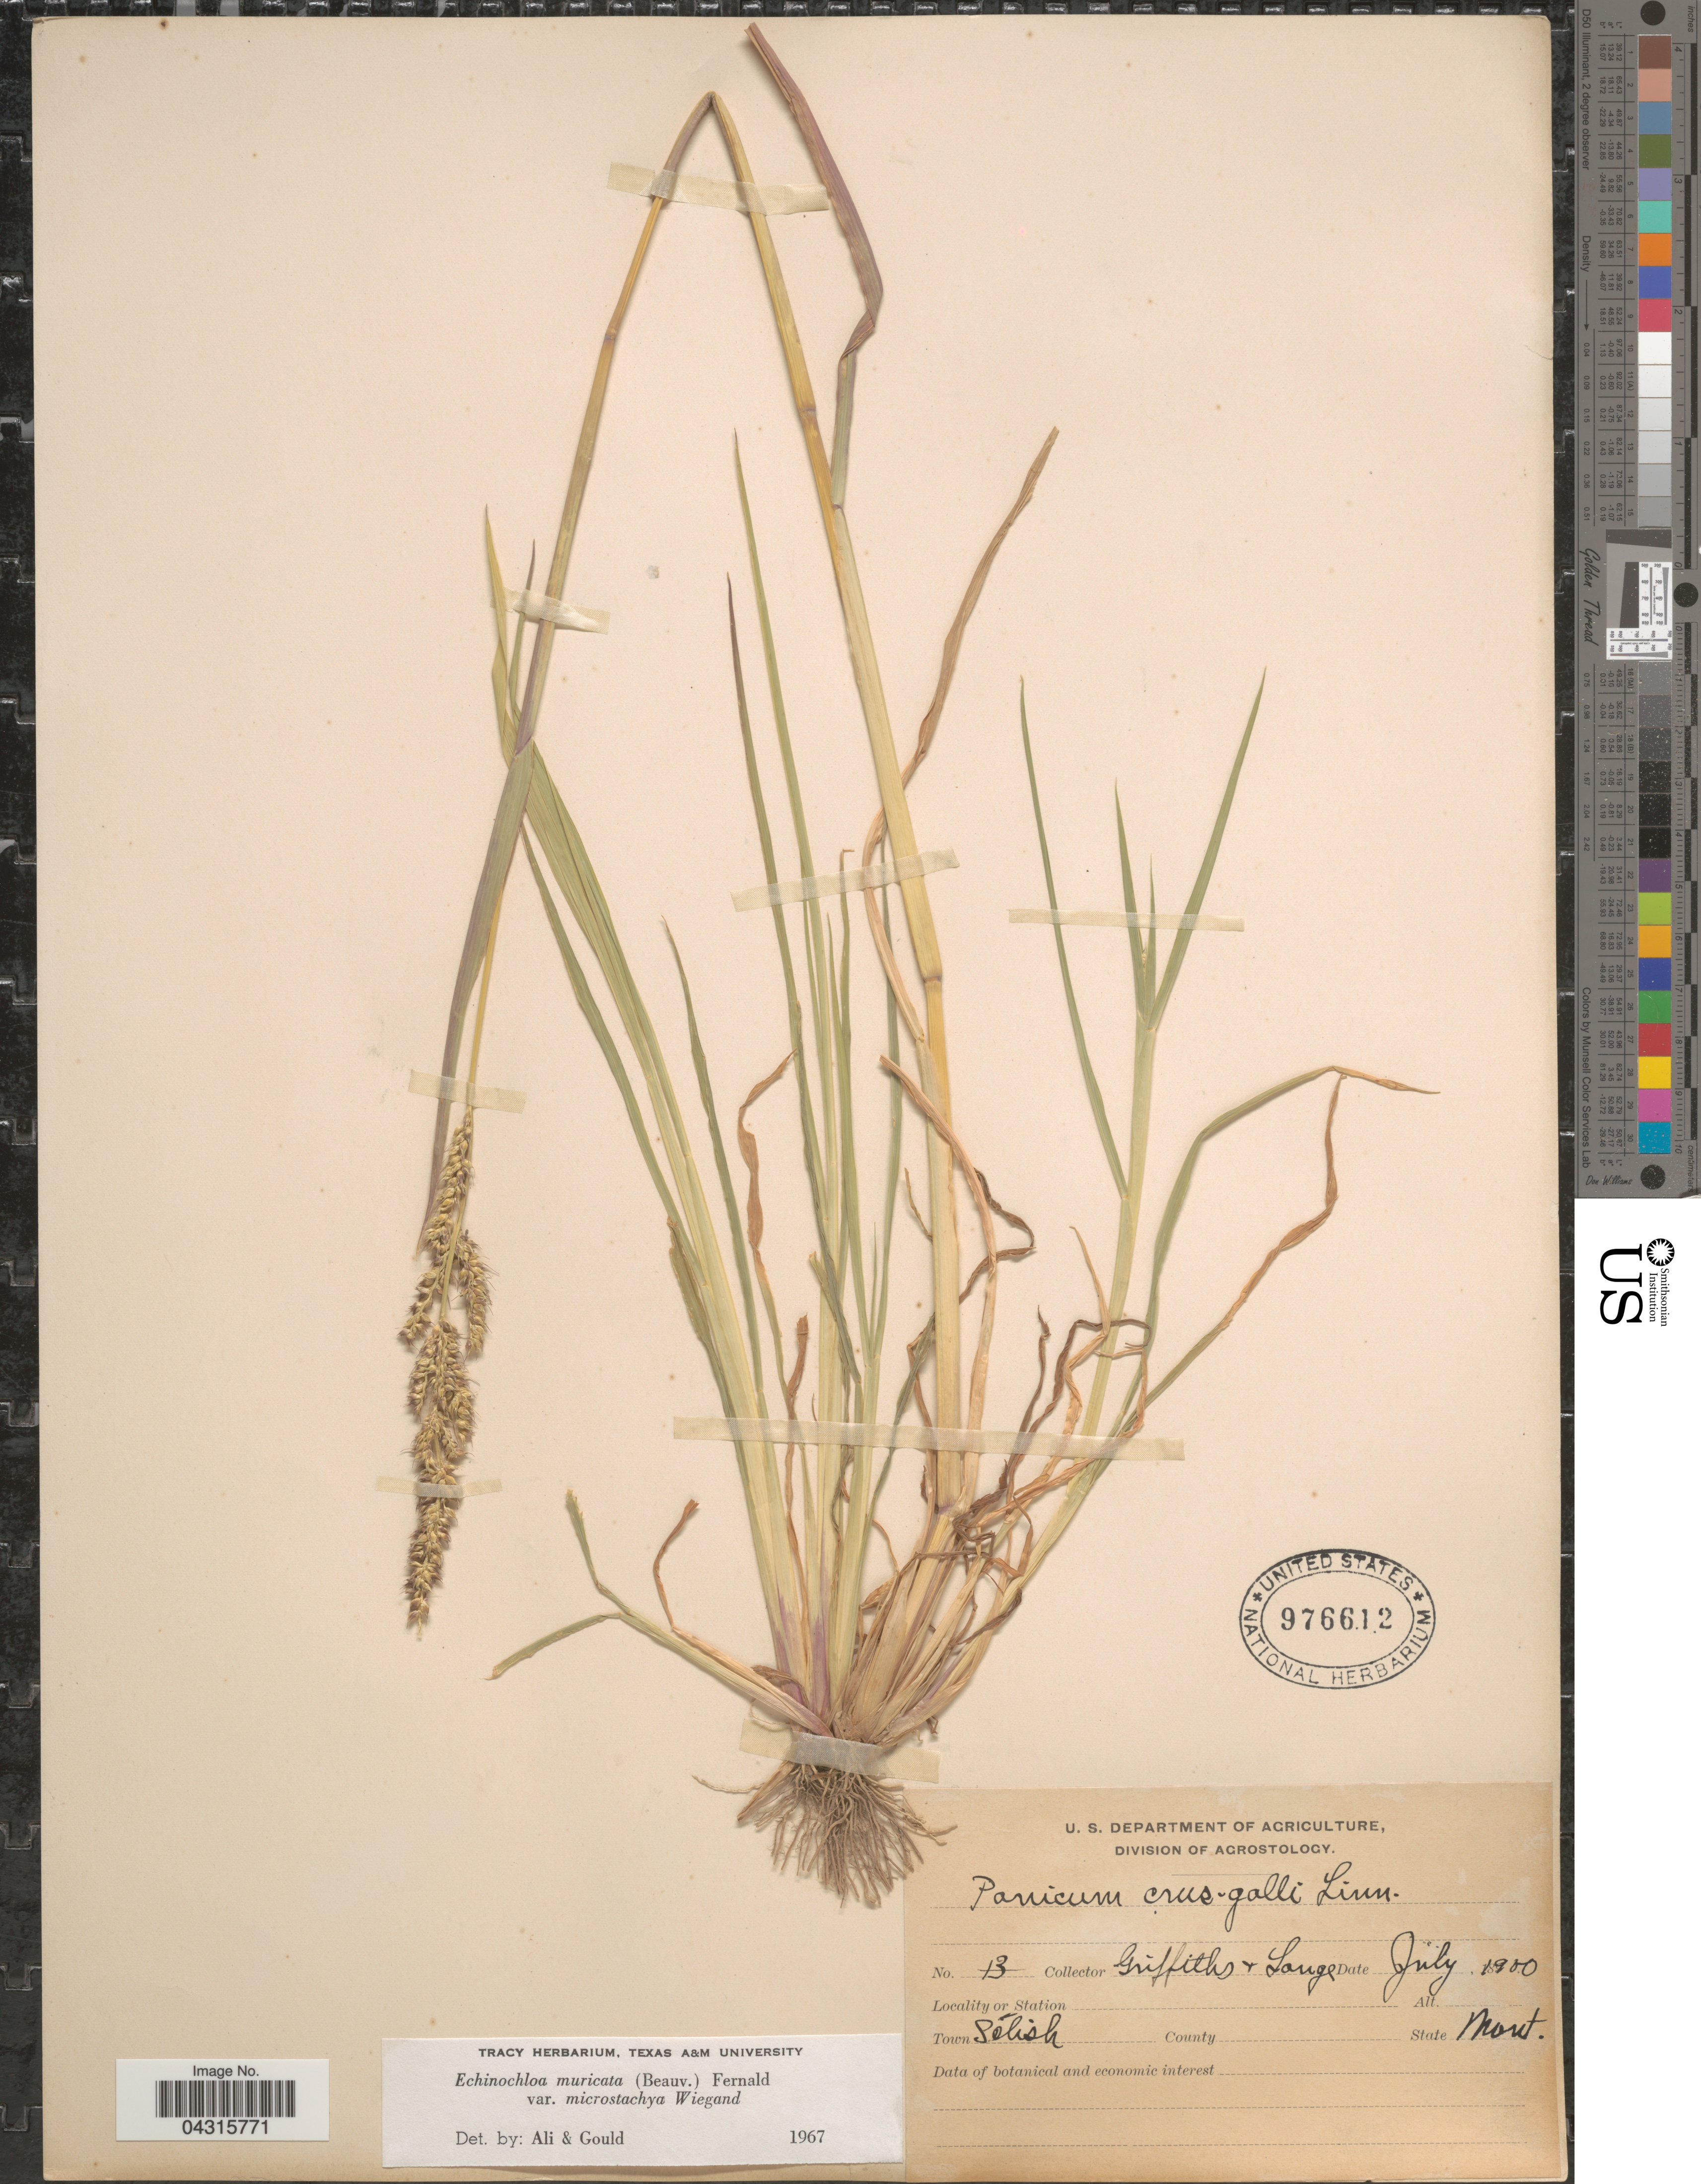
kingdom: Plantae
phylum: Tracheophyta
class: Liliopsida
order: Poales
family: Poaceae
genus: Echinochloa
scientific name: Echinochloa muricata var. microstachya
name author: Wiegand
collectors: -- Griffiths & -- Lange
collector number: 13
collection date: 1900-07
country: United States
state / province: Montana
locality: Town Salish.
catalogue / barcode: US 976612